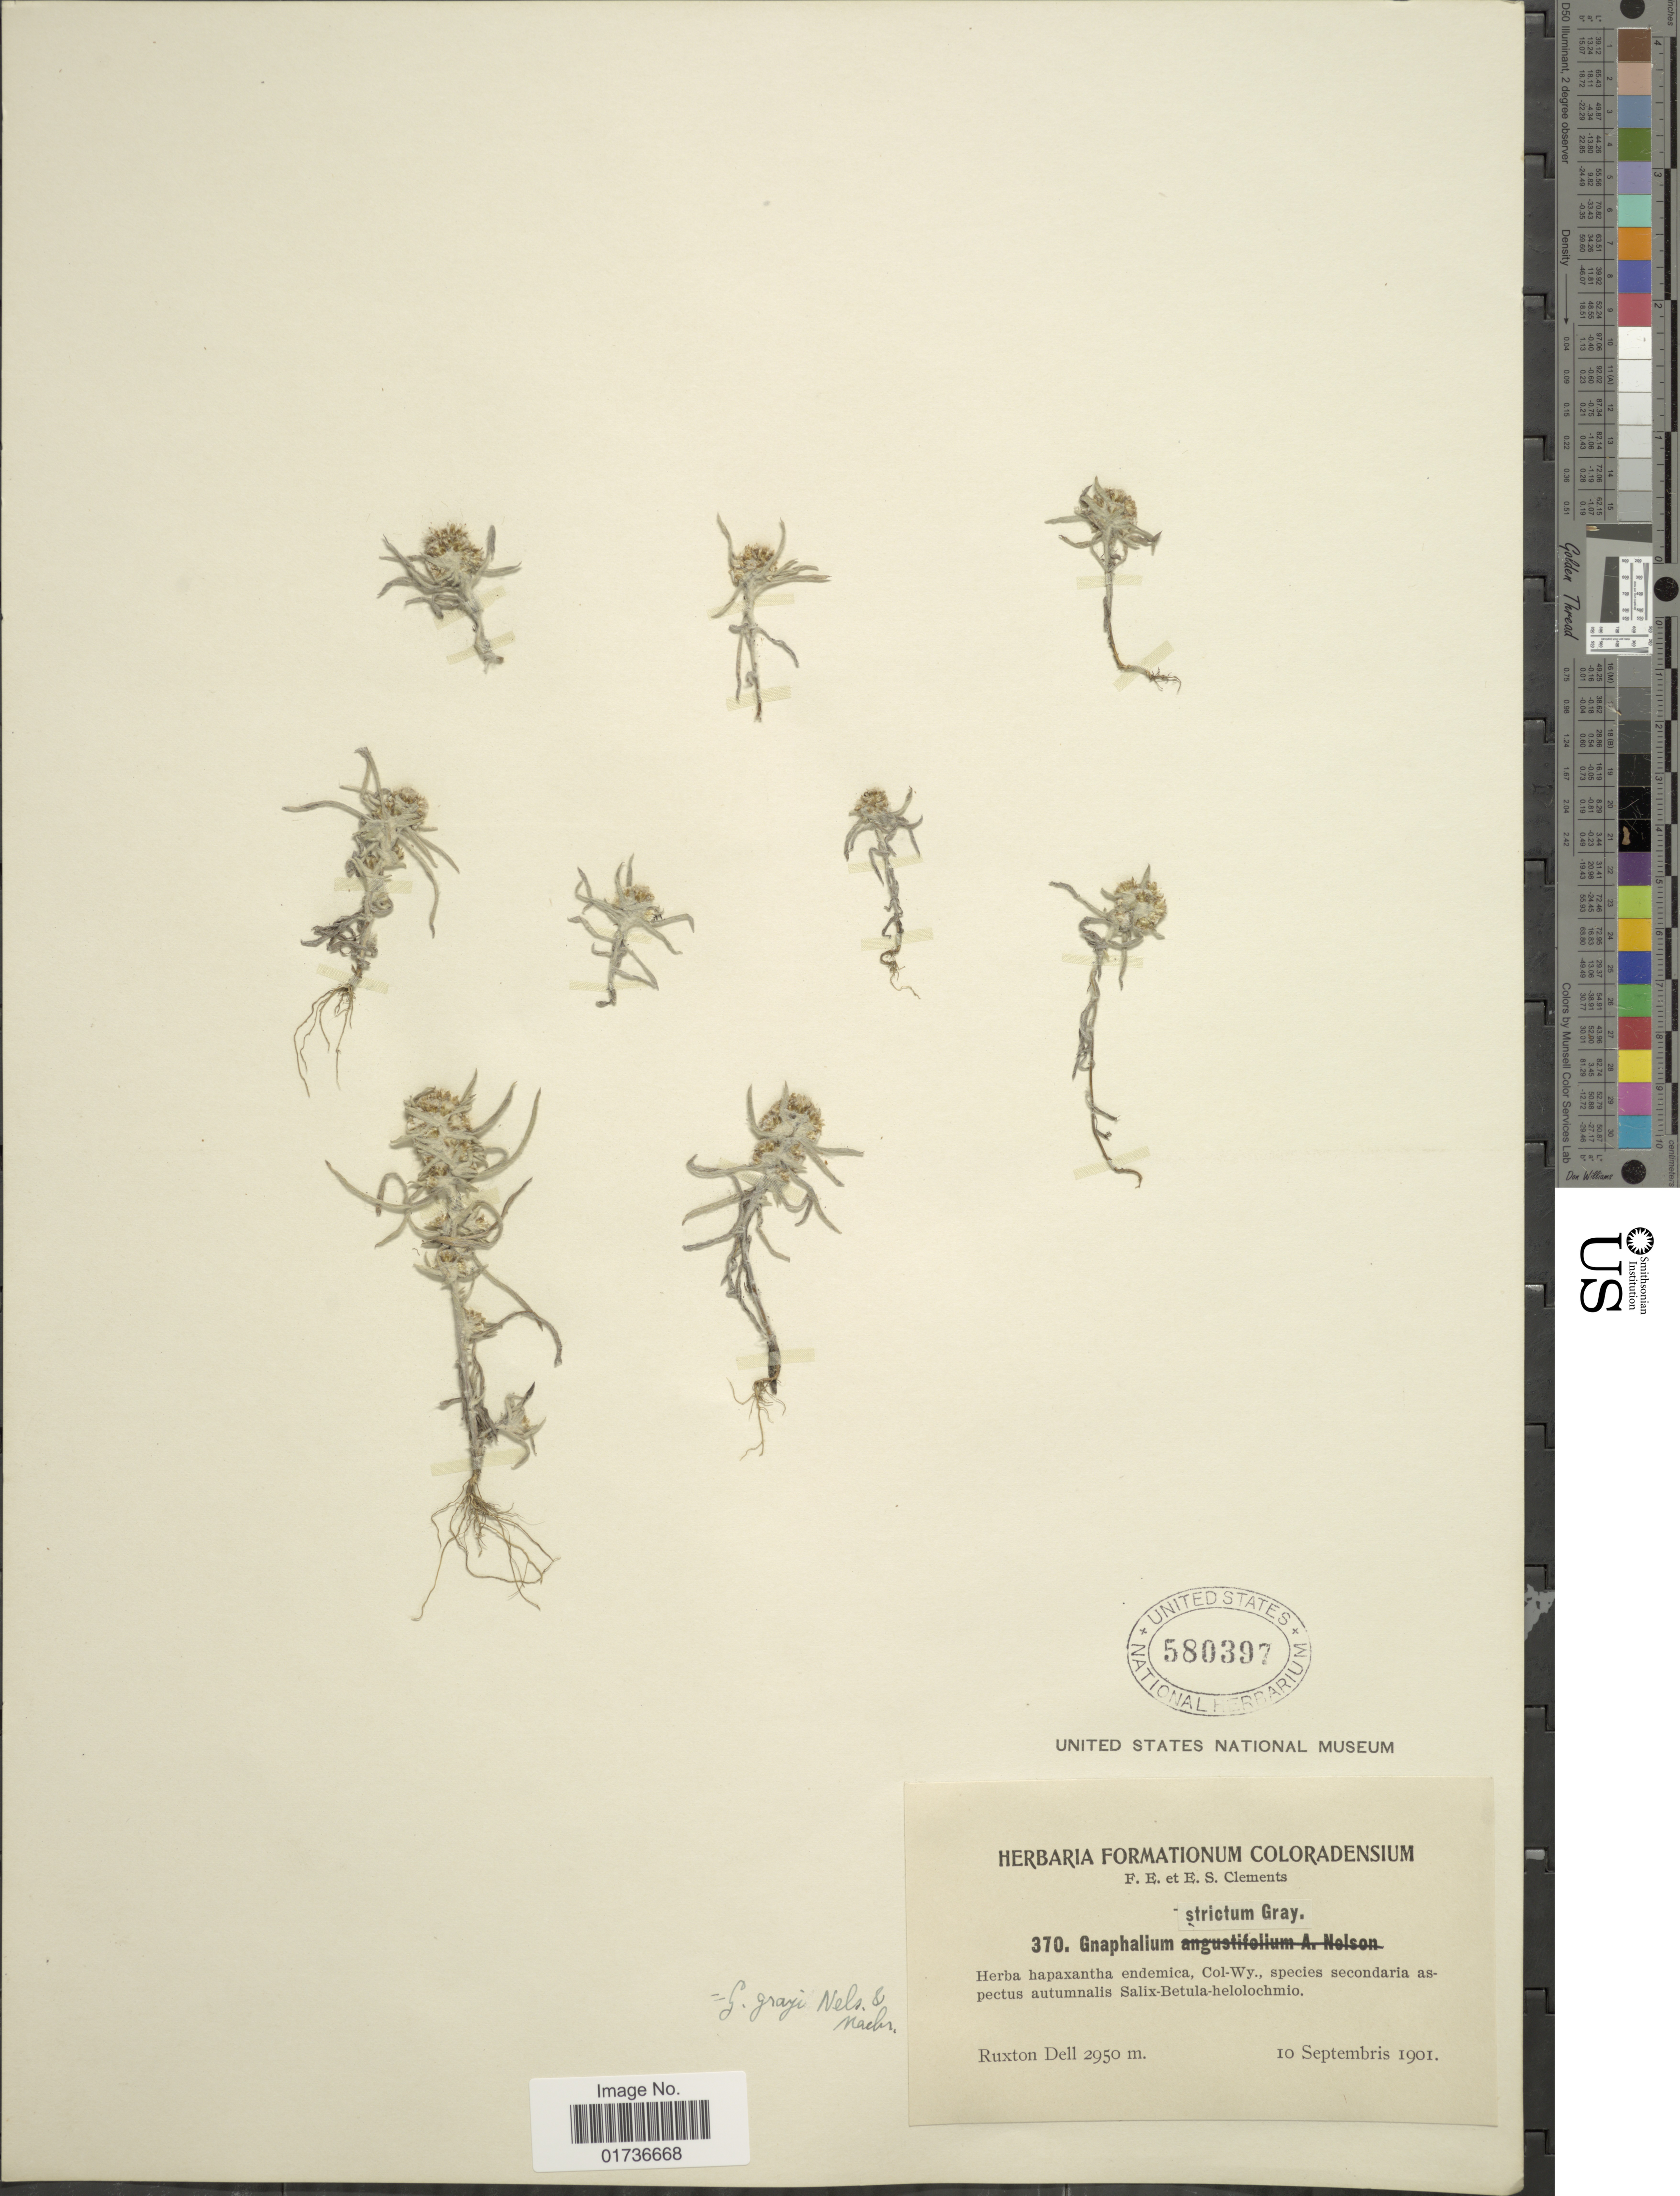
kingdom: Plantae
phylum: Tracheophyta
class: Magnoliopsida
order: Asterales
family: Asteraceae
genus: Gnaphalium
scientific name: Gnaphalium grayi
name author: A. Nelson & J.F. Macbr.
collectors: F. E. Clements & E. S. Clements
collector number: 370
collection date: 1901-09-10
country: United States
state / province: Colorado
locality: Ruxton Dell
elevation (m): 2950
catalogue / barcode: US 580397